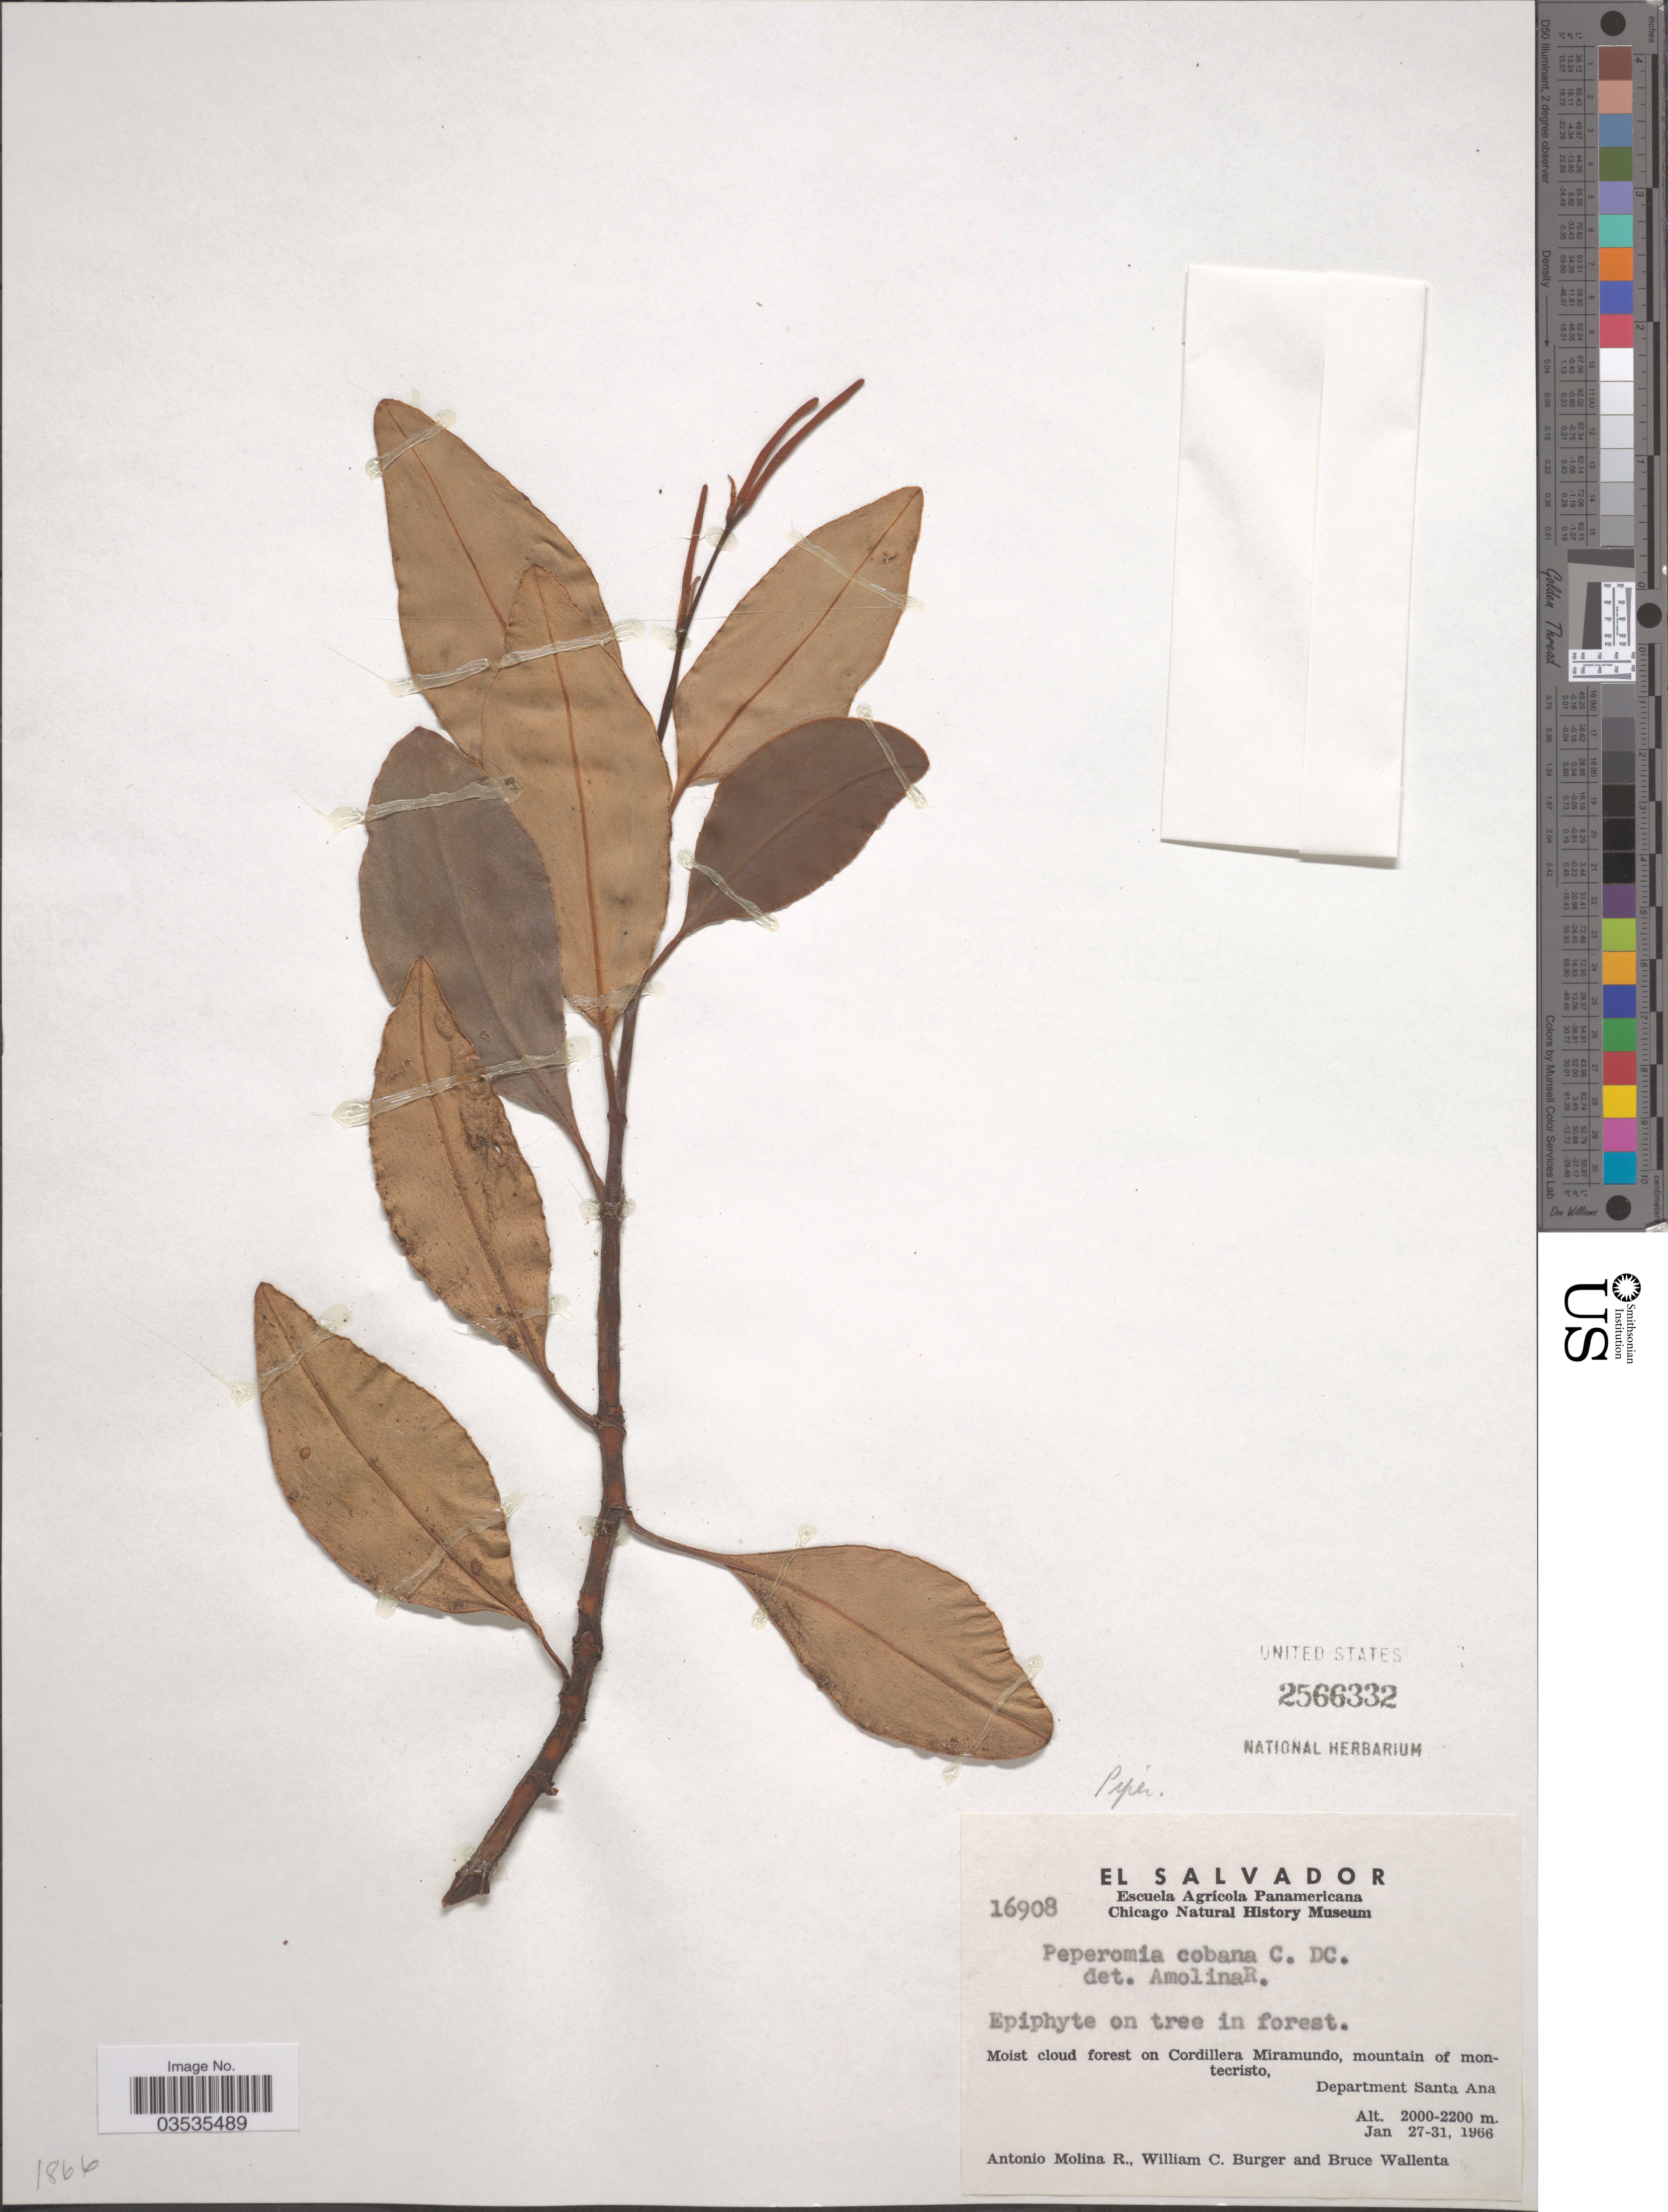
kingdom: Plantae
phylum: Tracheophyta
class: Magnoliopsida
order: Piperales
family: Piperaceae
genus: Peperomia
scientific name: Peperomia cobana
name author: C. DC.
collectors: A. Molina R., W. Burger & B. Wallenta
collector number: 16908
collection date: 1966-01-27/1966-01-31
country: El Salvador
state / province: Santa Ana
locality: Moist cloud forest on Cordillera Miramundo, mountain of montecristo, Department Santa Ana.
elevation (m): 2000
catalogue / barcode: US 2566332